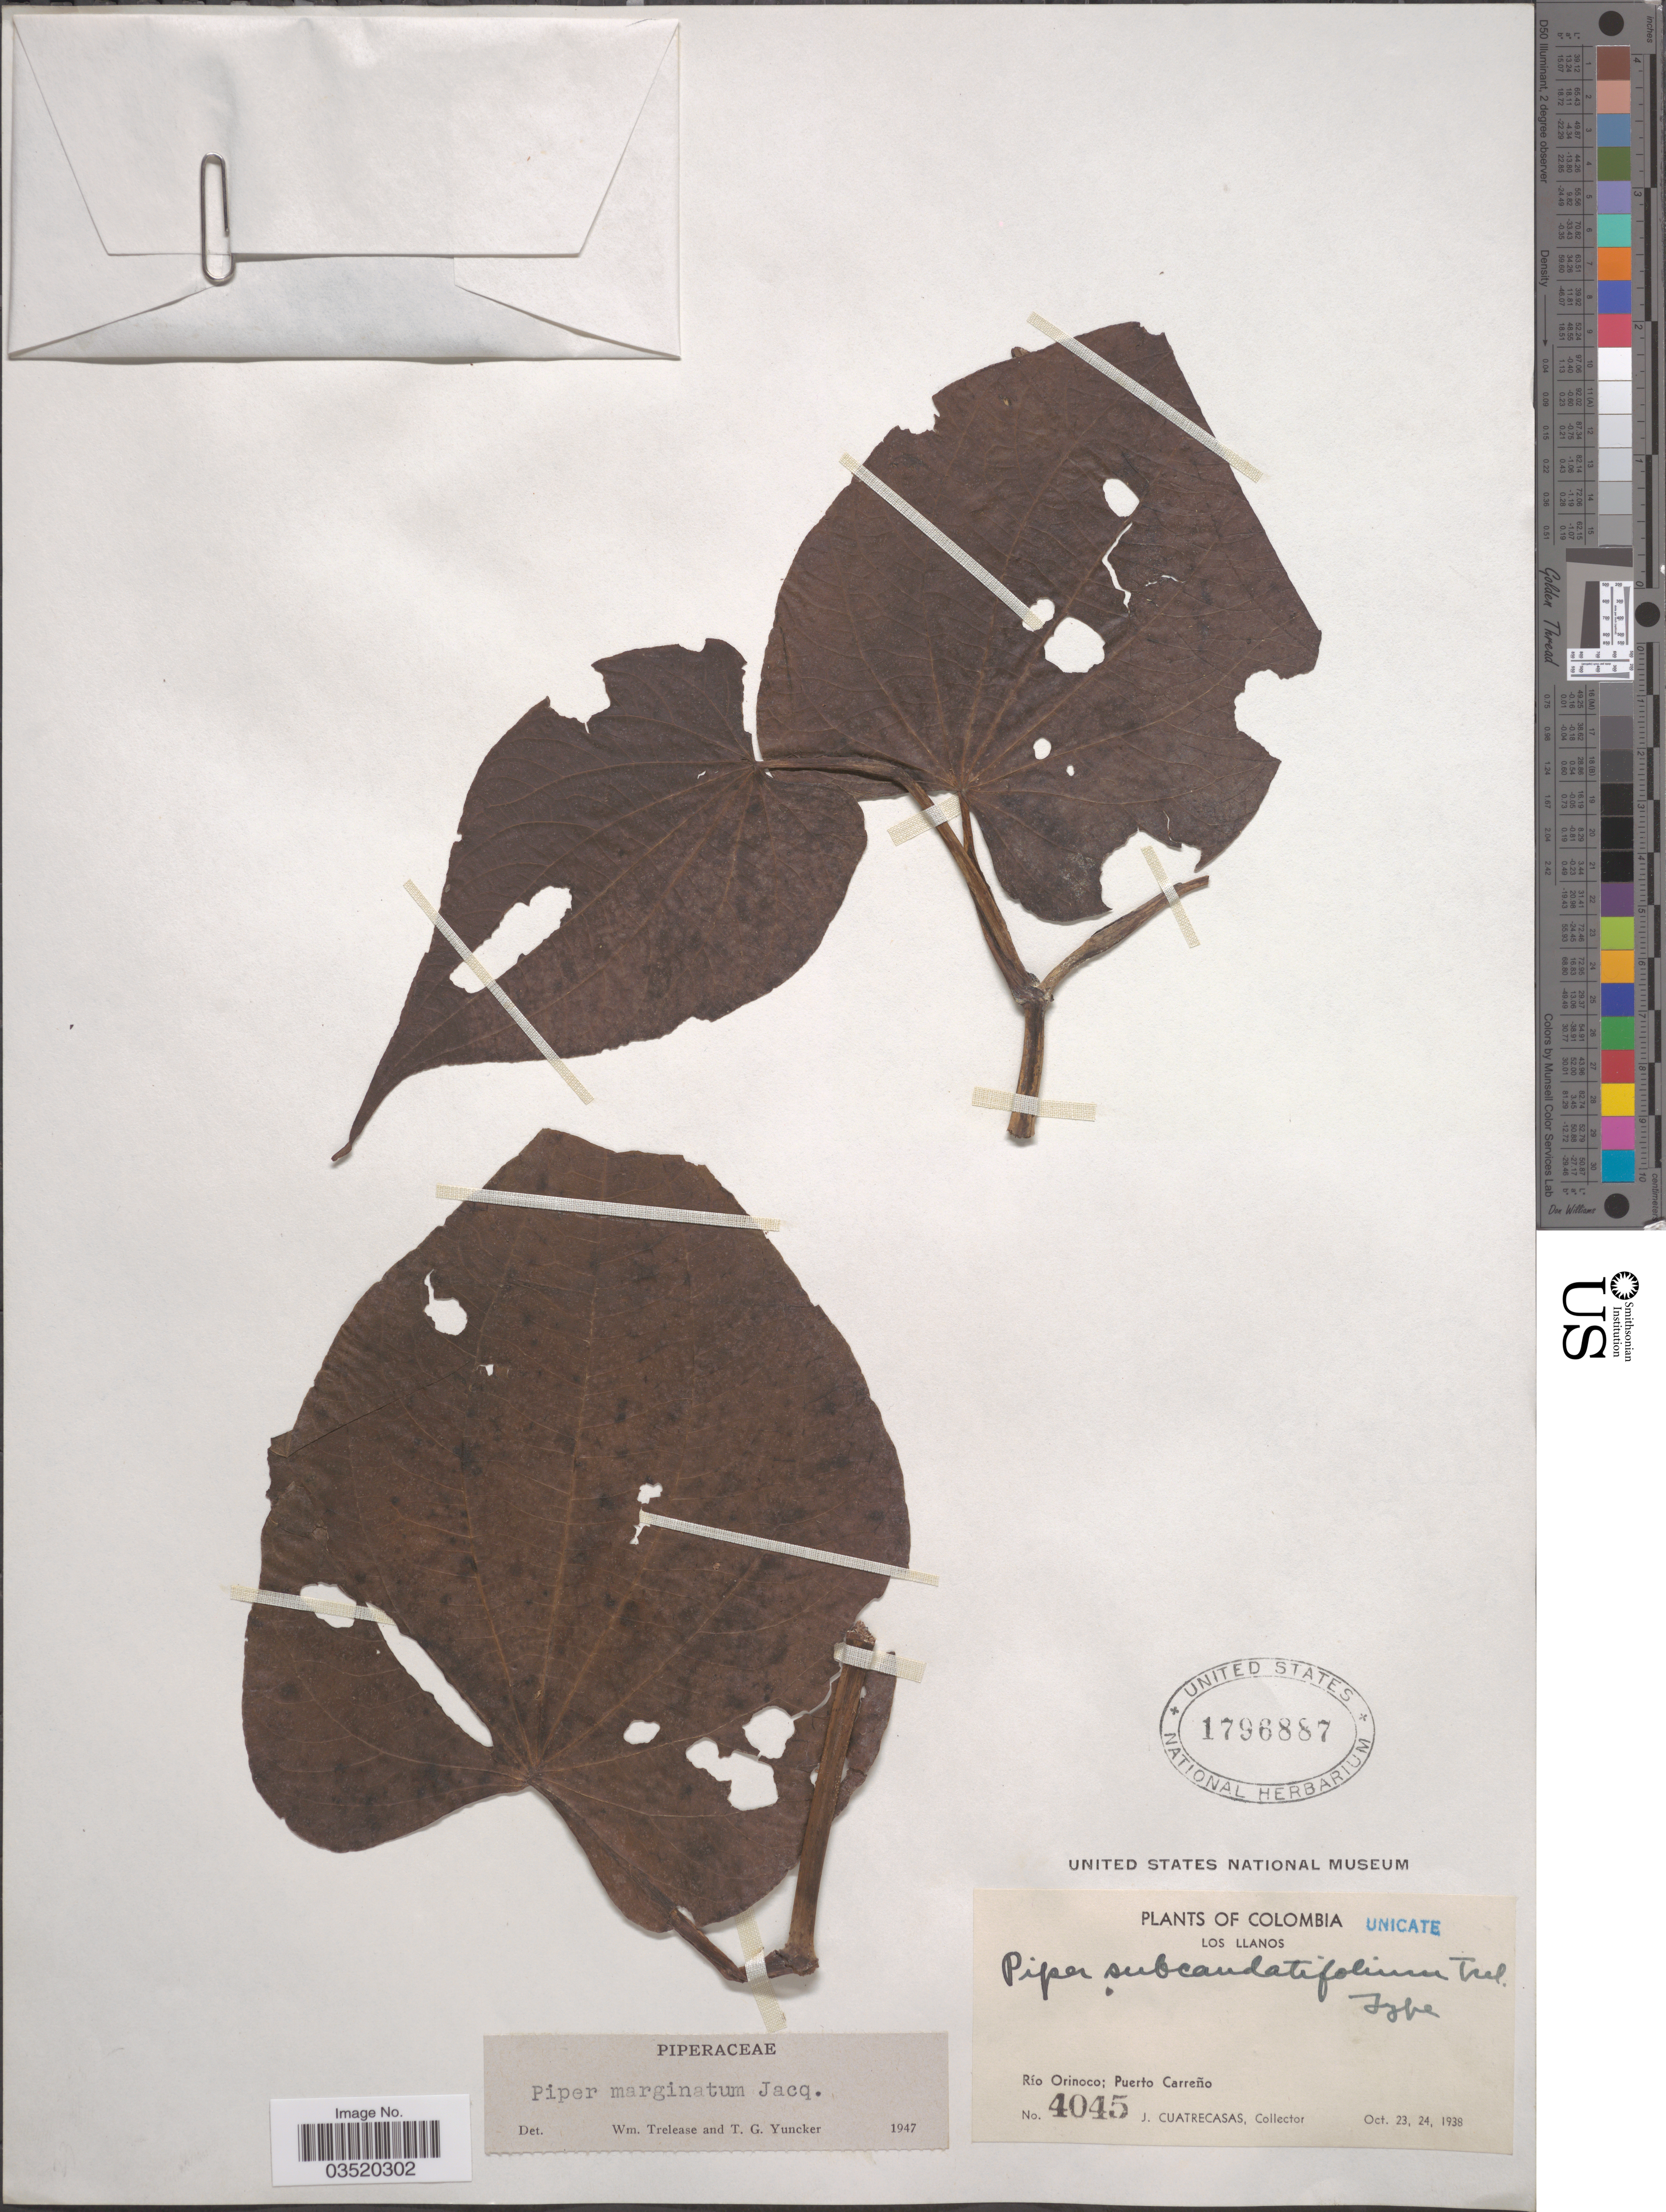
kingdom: Plantae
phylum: Tracheophyta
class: Magnoliopsida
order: Piperales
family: Piperaceae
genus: Piper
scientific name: Piper marginatum var. catalpifolium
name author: (Kunth) C. DC.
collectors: J. Cuatrecasas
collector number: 4045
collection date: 1938-10-23/1938-10-24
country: Colombia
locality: Los Llanos. Río Orinoco; Puerto Carreño.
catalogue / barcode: US 1796887